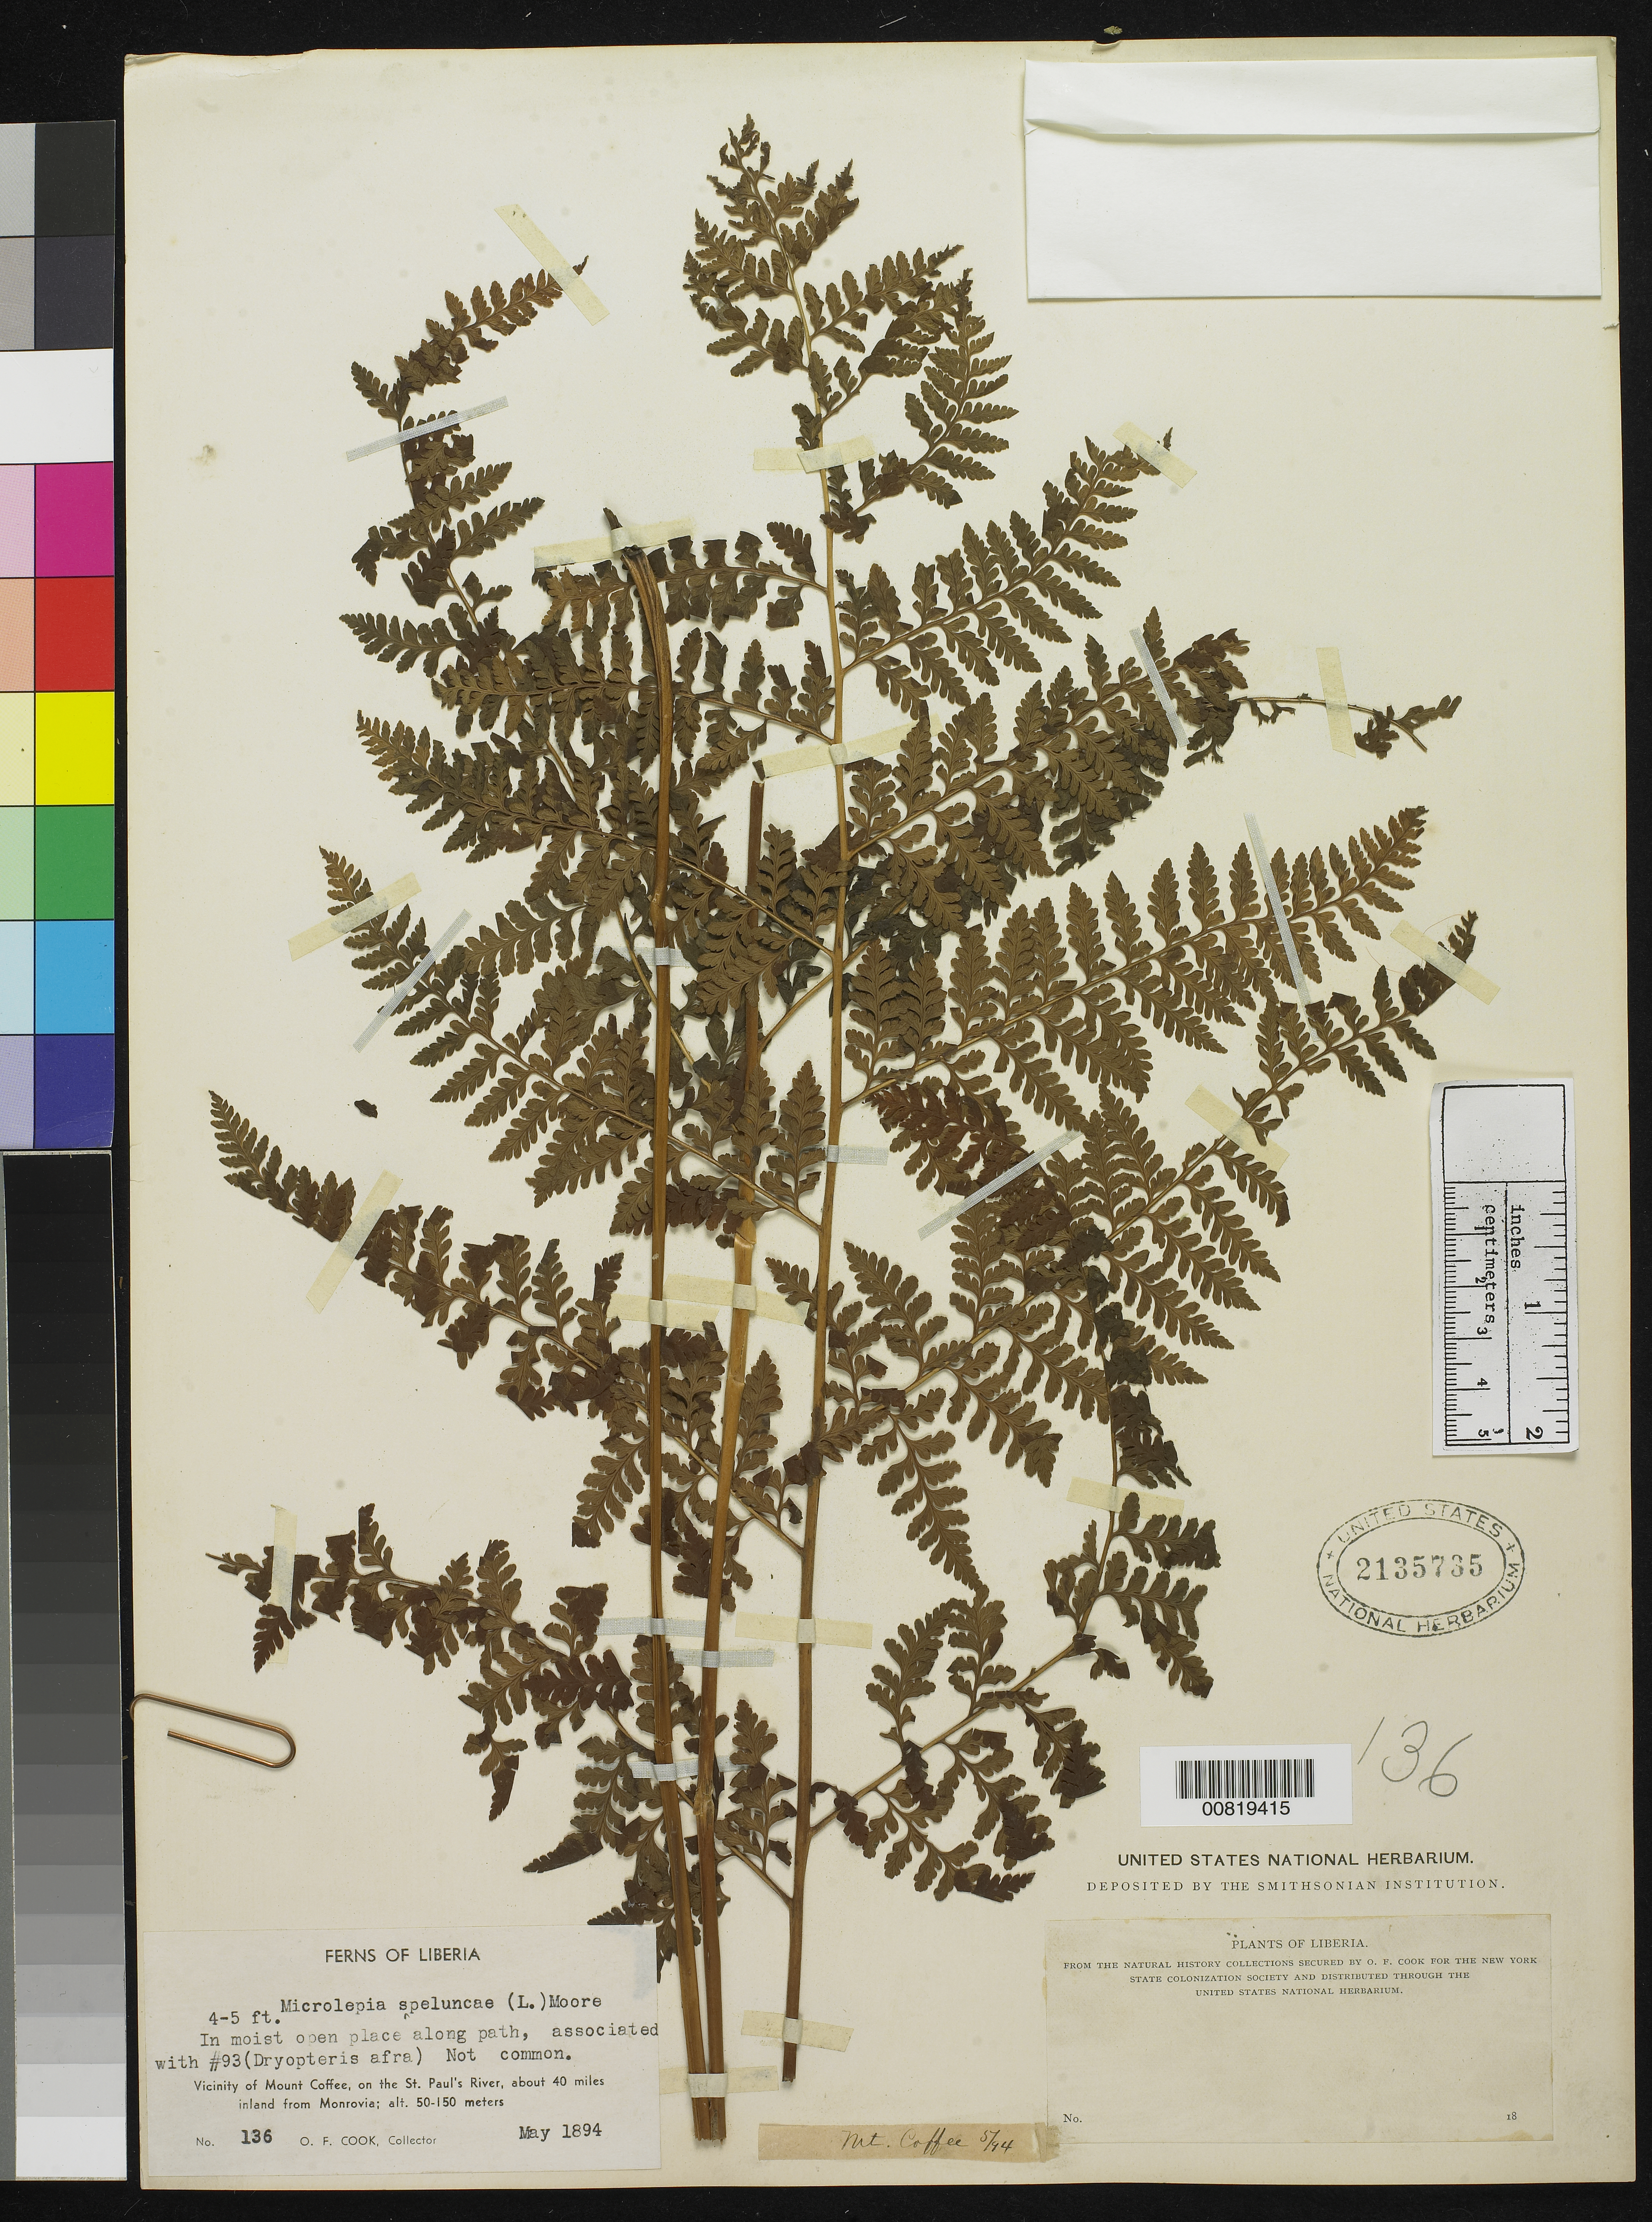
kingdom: Plantae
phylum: Tracheophyta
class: Polypodiopsida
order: Polypodiales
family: Dennstaedtiaceae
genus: Microlepia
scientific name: Microlepia speluncae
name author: (L.) T. Moore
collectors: O. F. Cook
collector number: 136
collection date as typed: May 1894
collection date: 1894-05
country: Liberia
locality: Vicinity of Mt. Coffee, on the St. Paul's River, about 40 miles inland from Monrovia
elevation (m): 50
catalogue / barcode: US 2135735